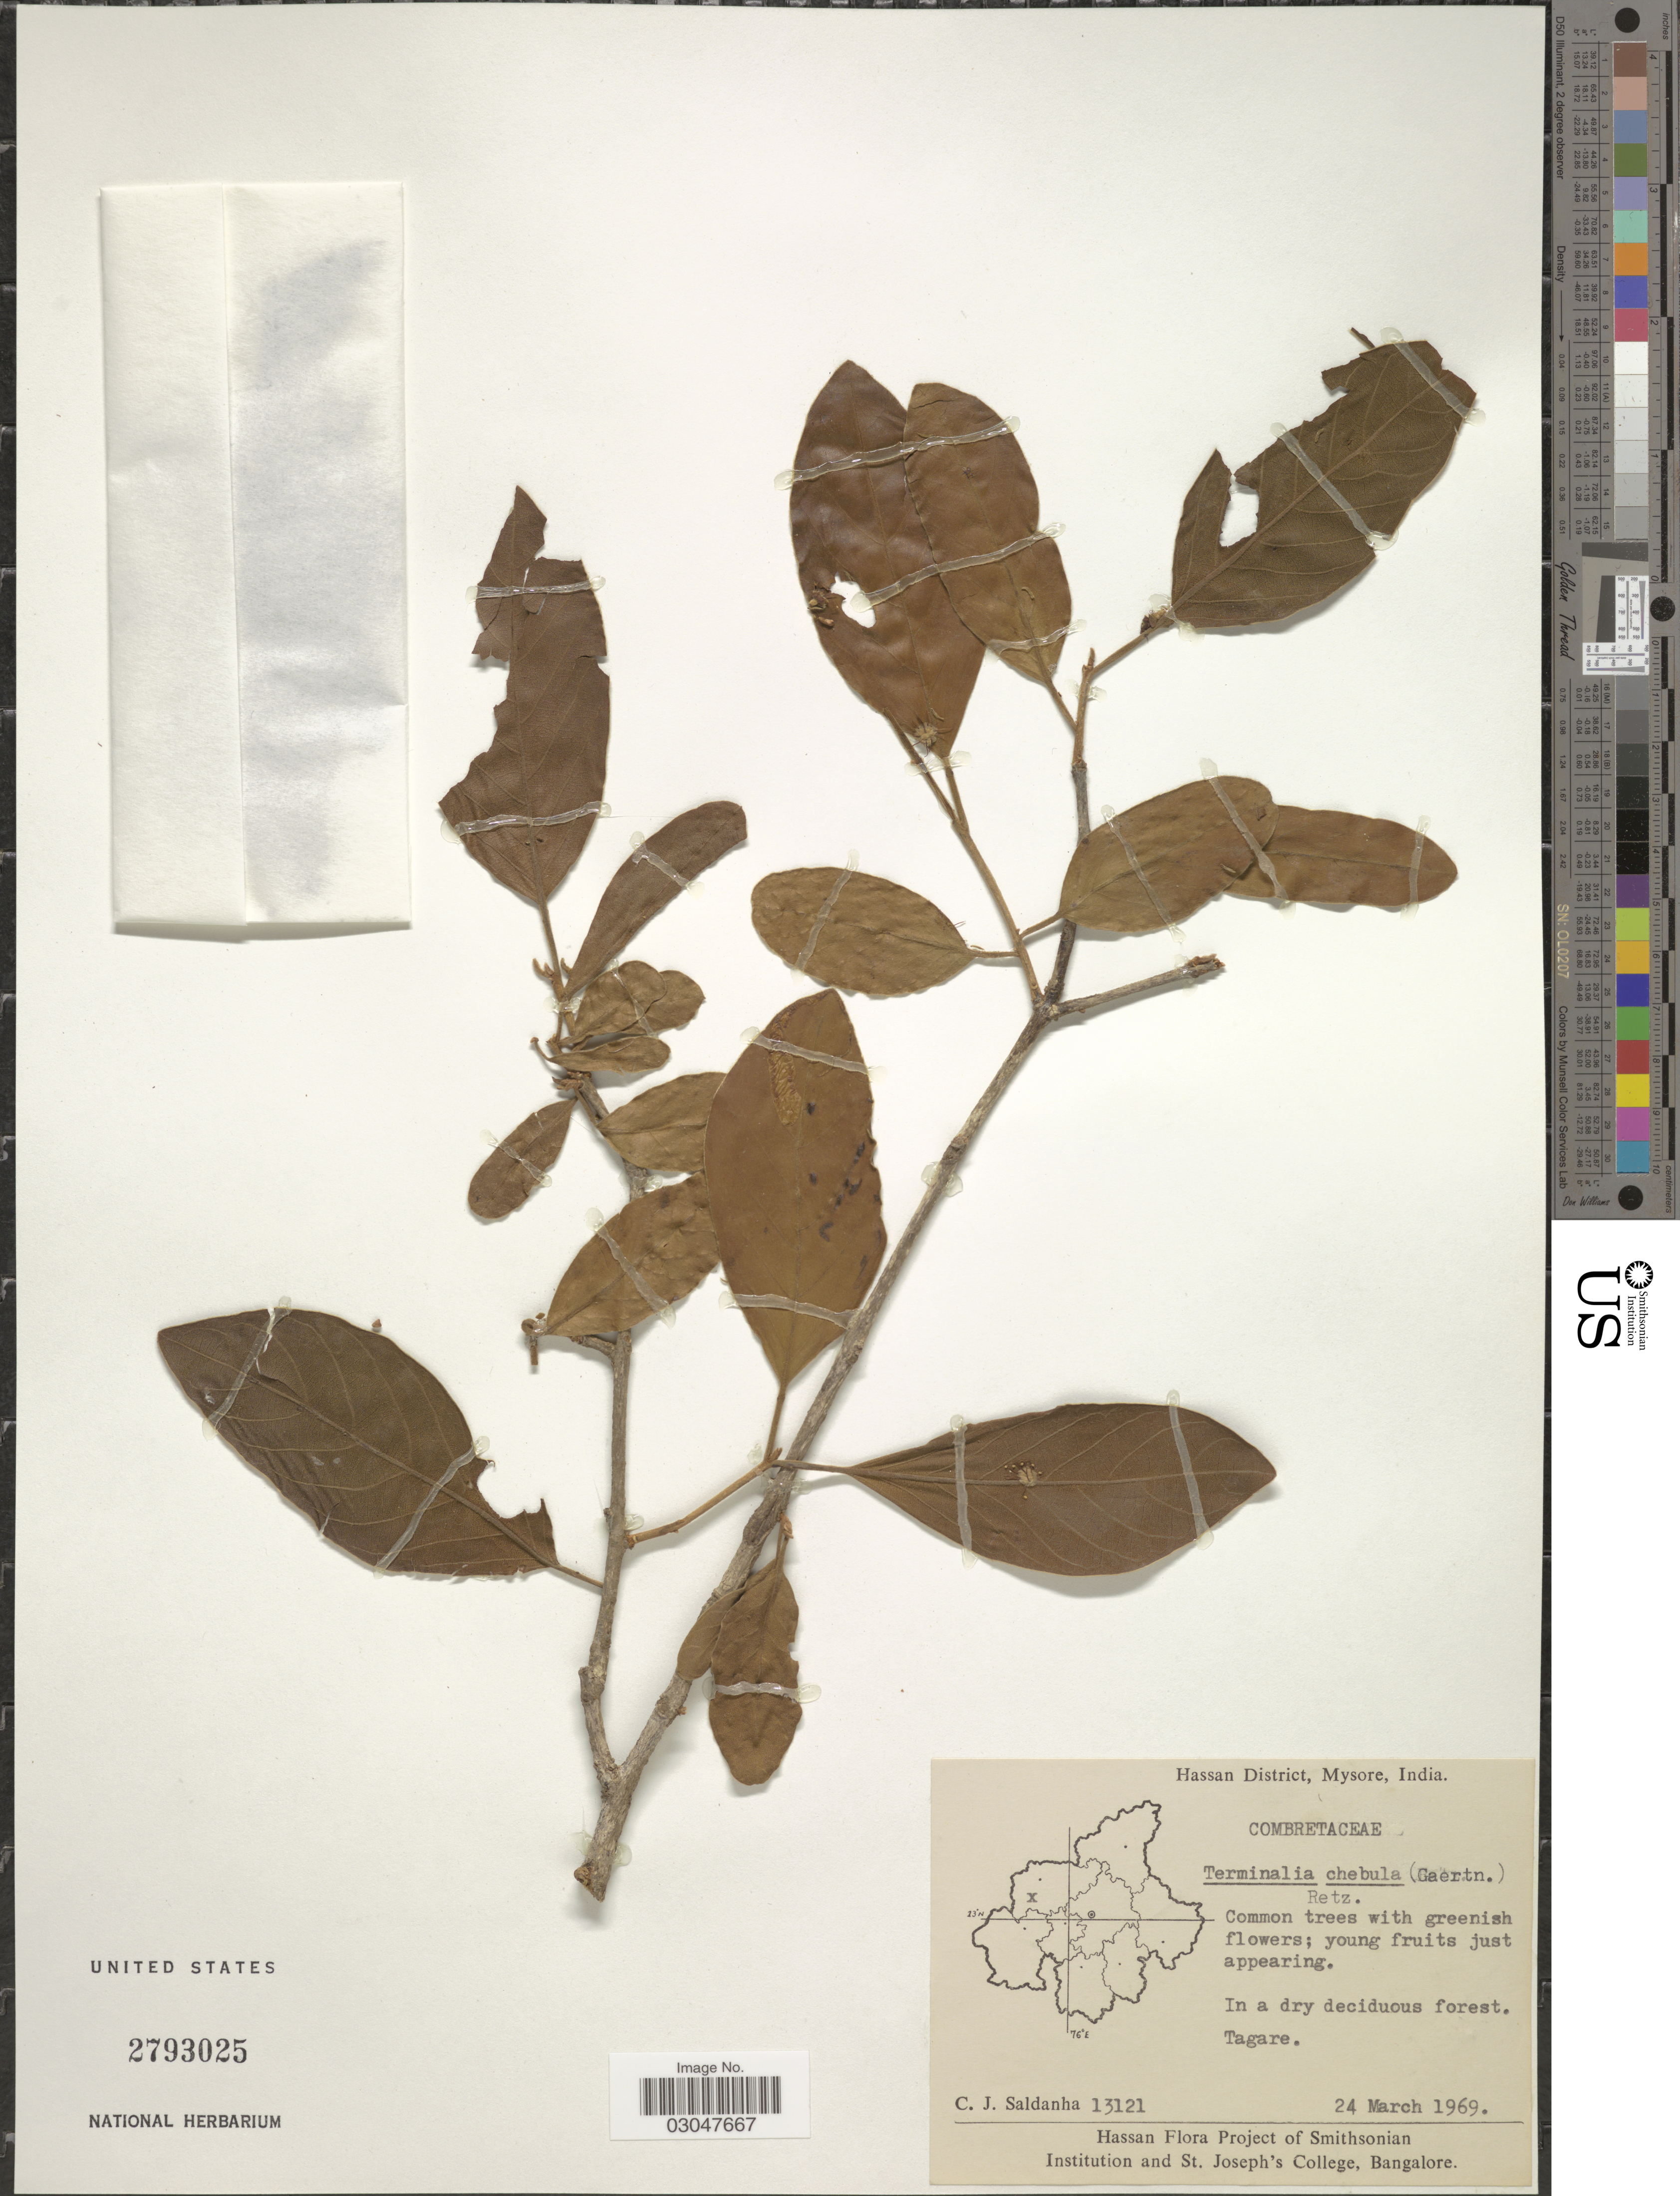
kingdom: Plantae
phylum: Tracheophyta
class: Magnoliopsida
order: Myrtales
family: Combretaceae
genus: Terminalia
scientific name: Terminalia chebula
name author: Retz.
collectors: C. J. Saldanha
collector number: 13121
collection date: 1969-03-24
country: India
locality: Hassan District, Mysore. Tagare.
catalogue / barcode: US 2793025